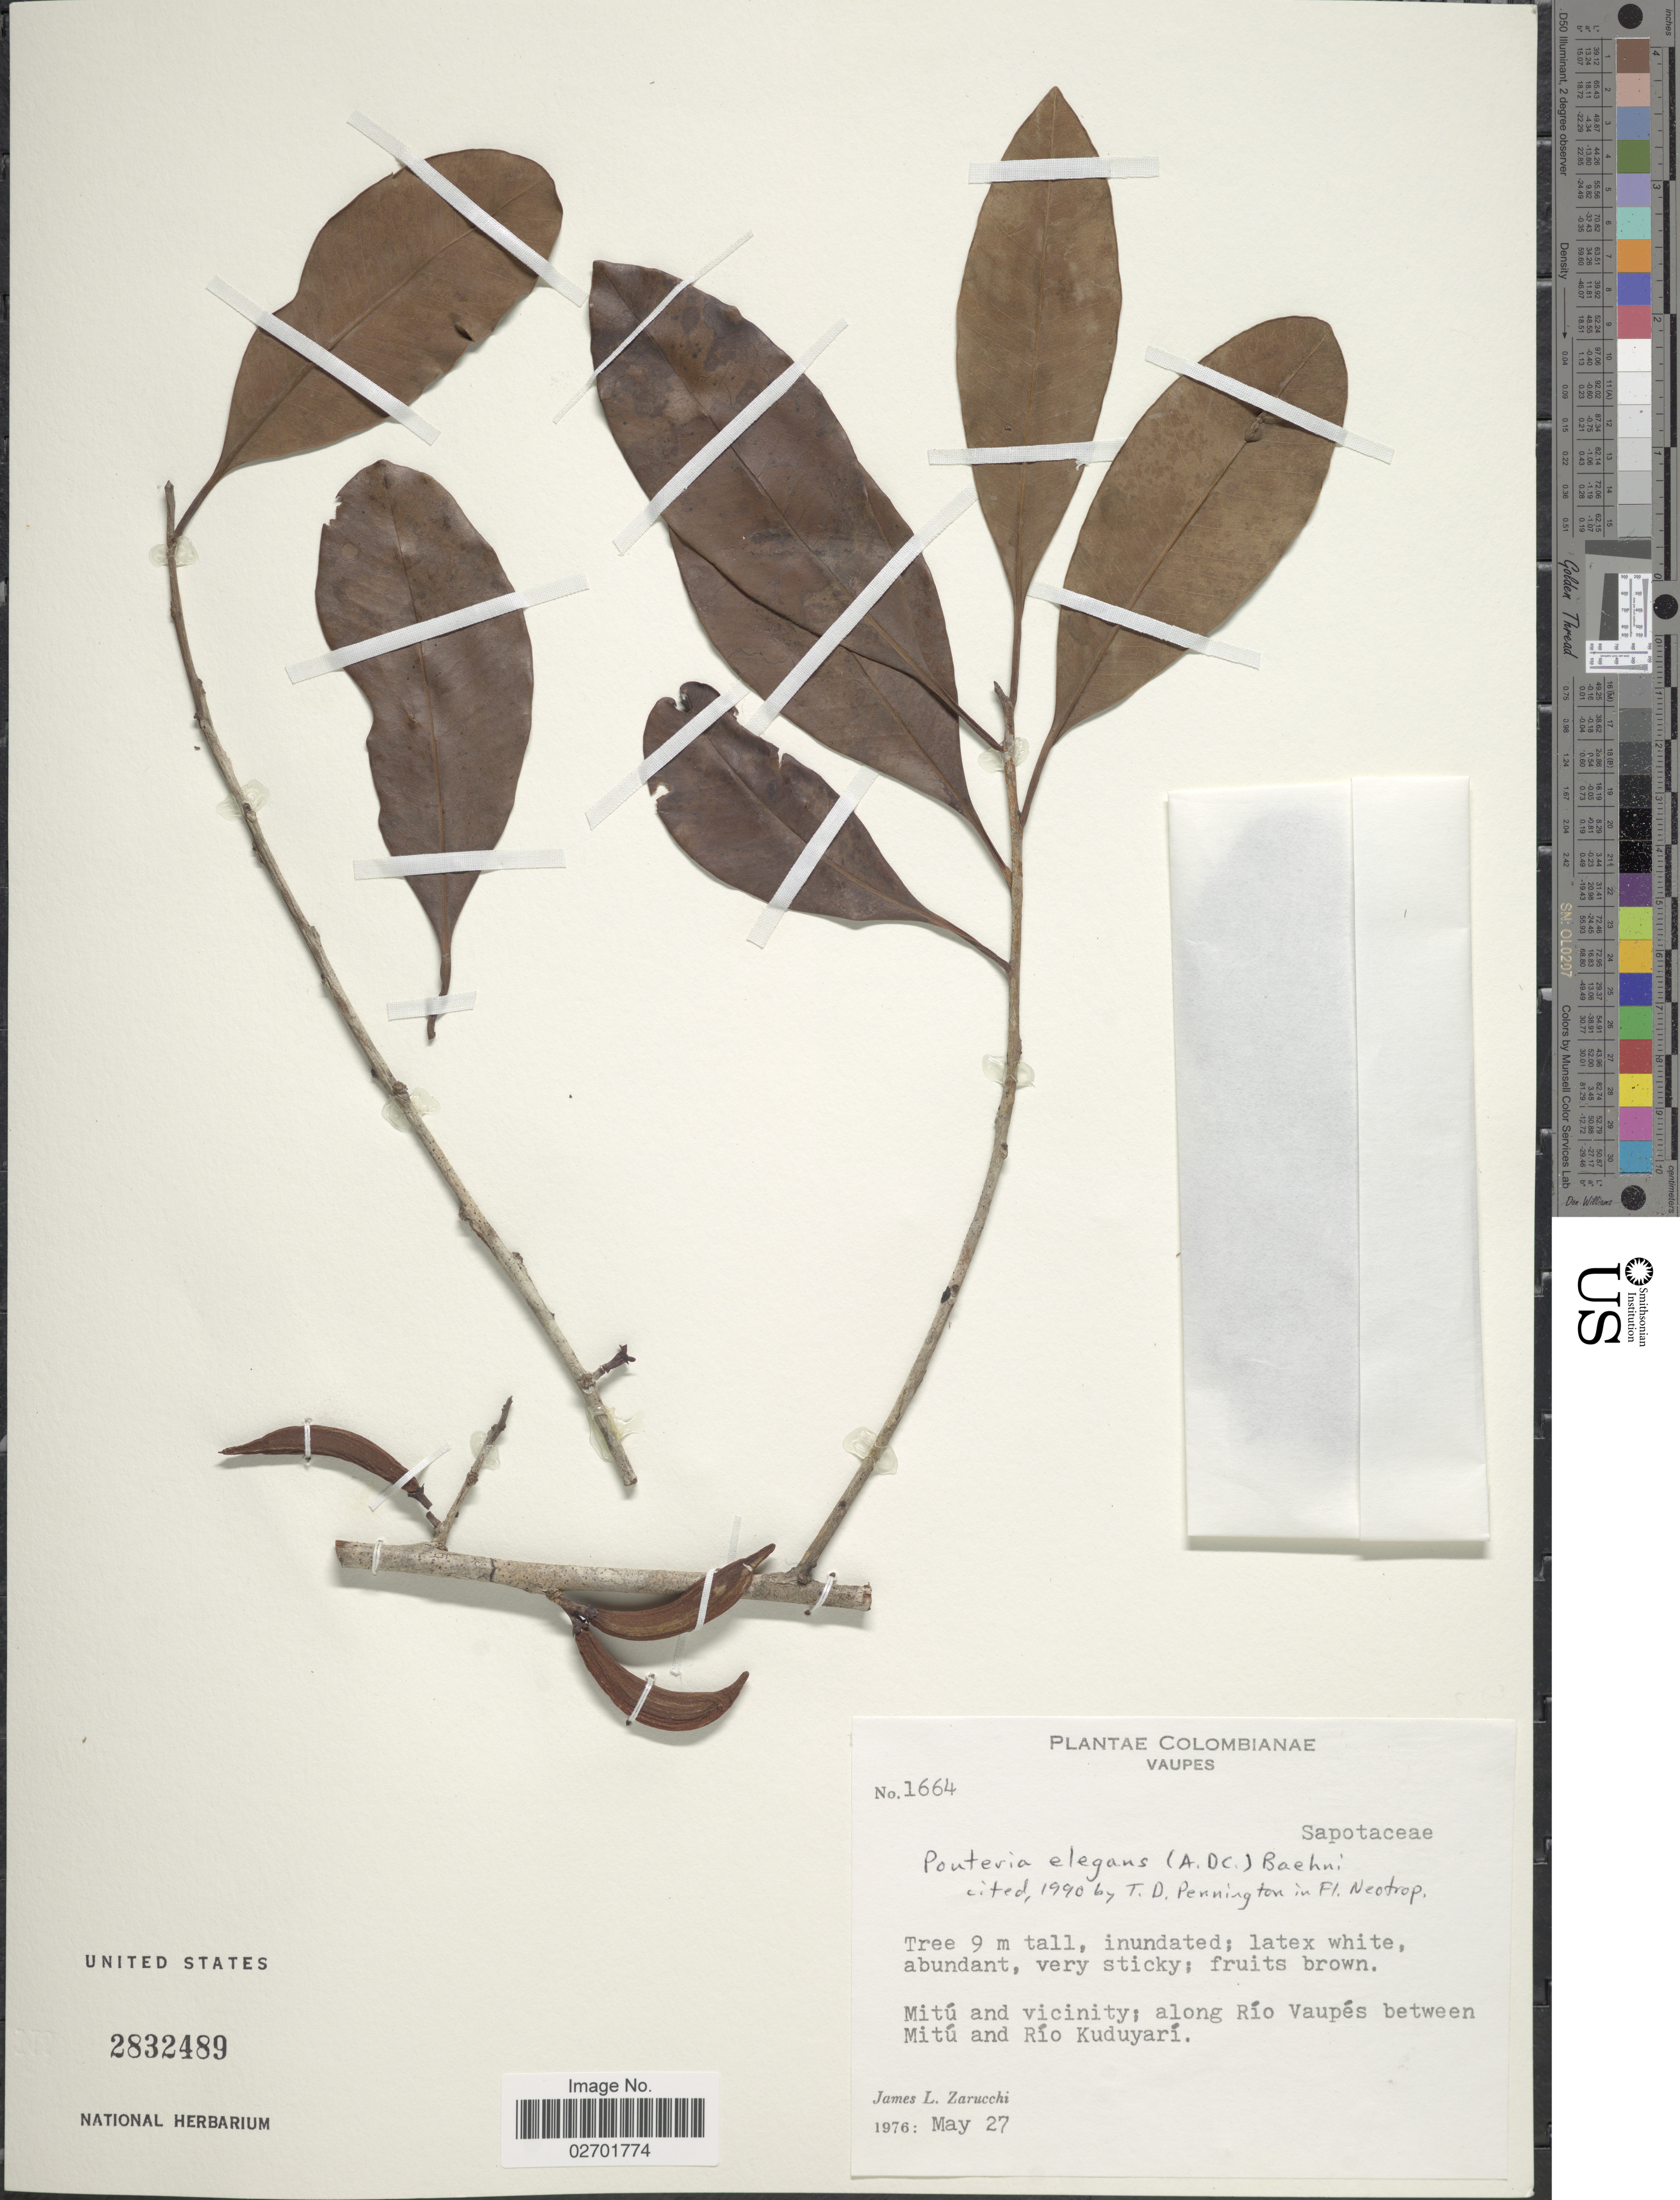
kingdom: Plantae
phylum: Tracheophyta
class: Magnoliopsida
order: Ericales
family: Sapotaceae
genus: Pouteria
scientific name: Pouteria elegans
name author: (A. DC.) Baehni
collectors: J. L. Zarucchi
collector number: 1664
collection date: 1976-05-27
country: Colombia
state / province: Vaupés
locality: Vaupes, Mitu and vicinity; along Rio Vaupes between Mitu and Rio Kuduyari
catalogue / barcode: US 2832489